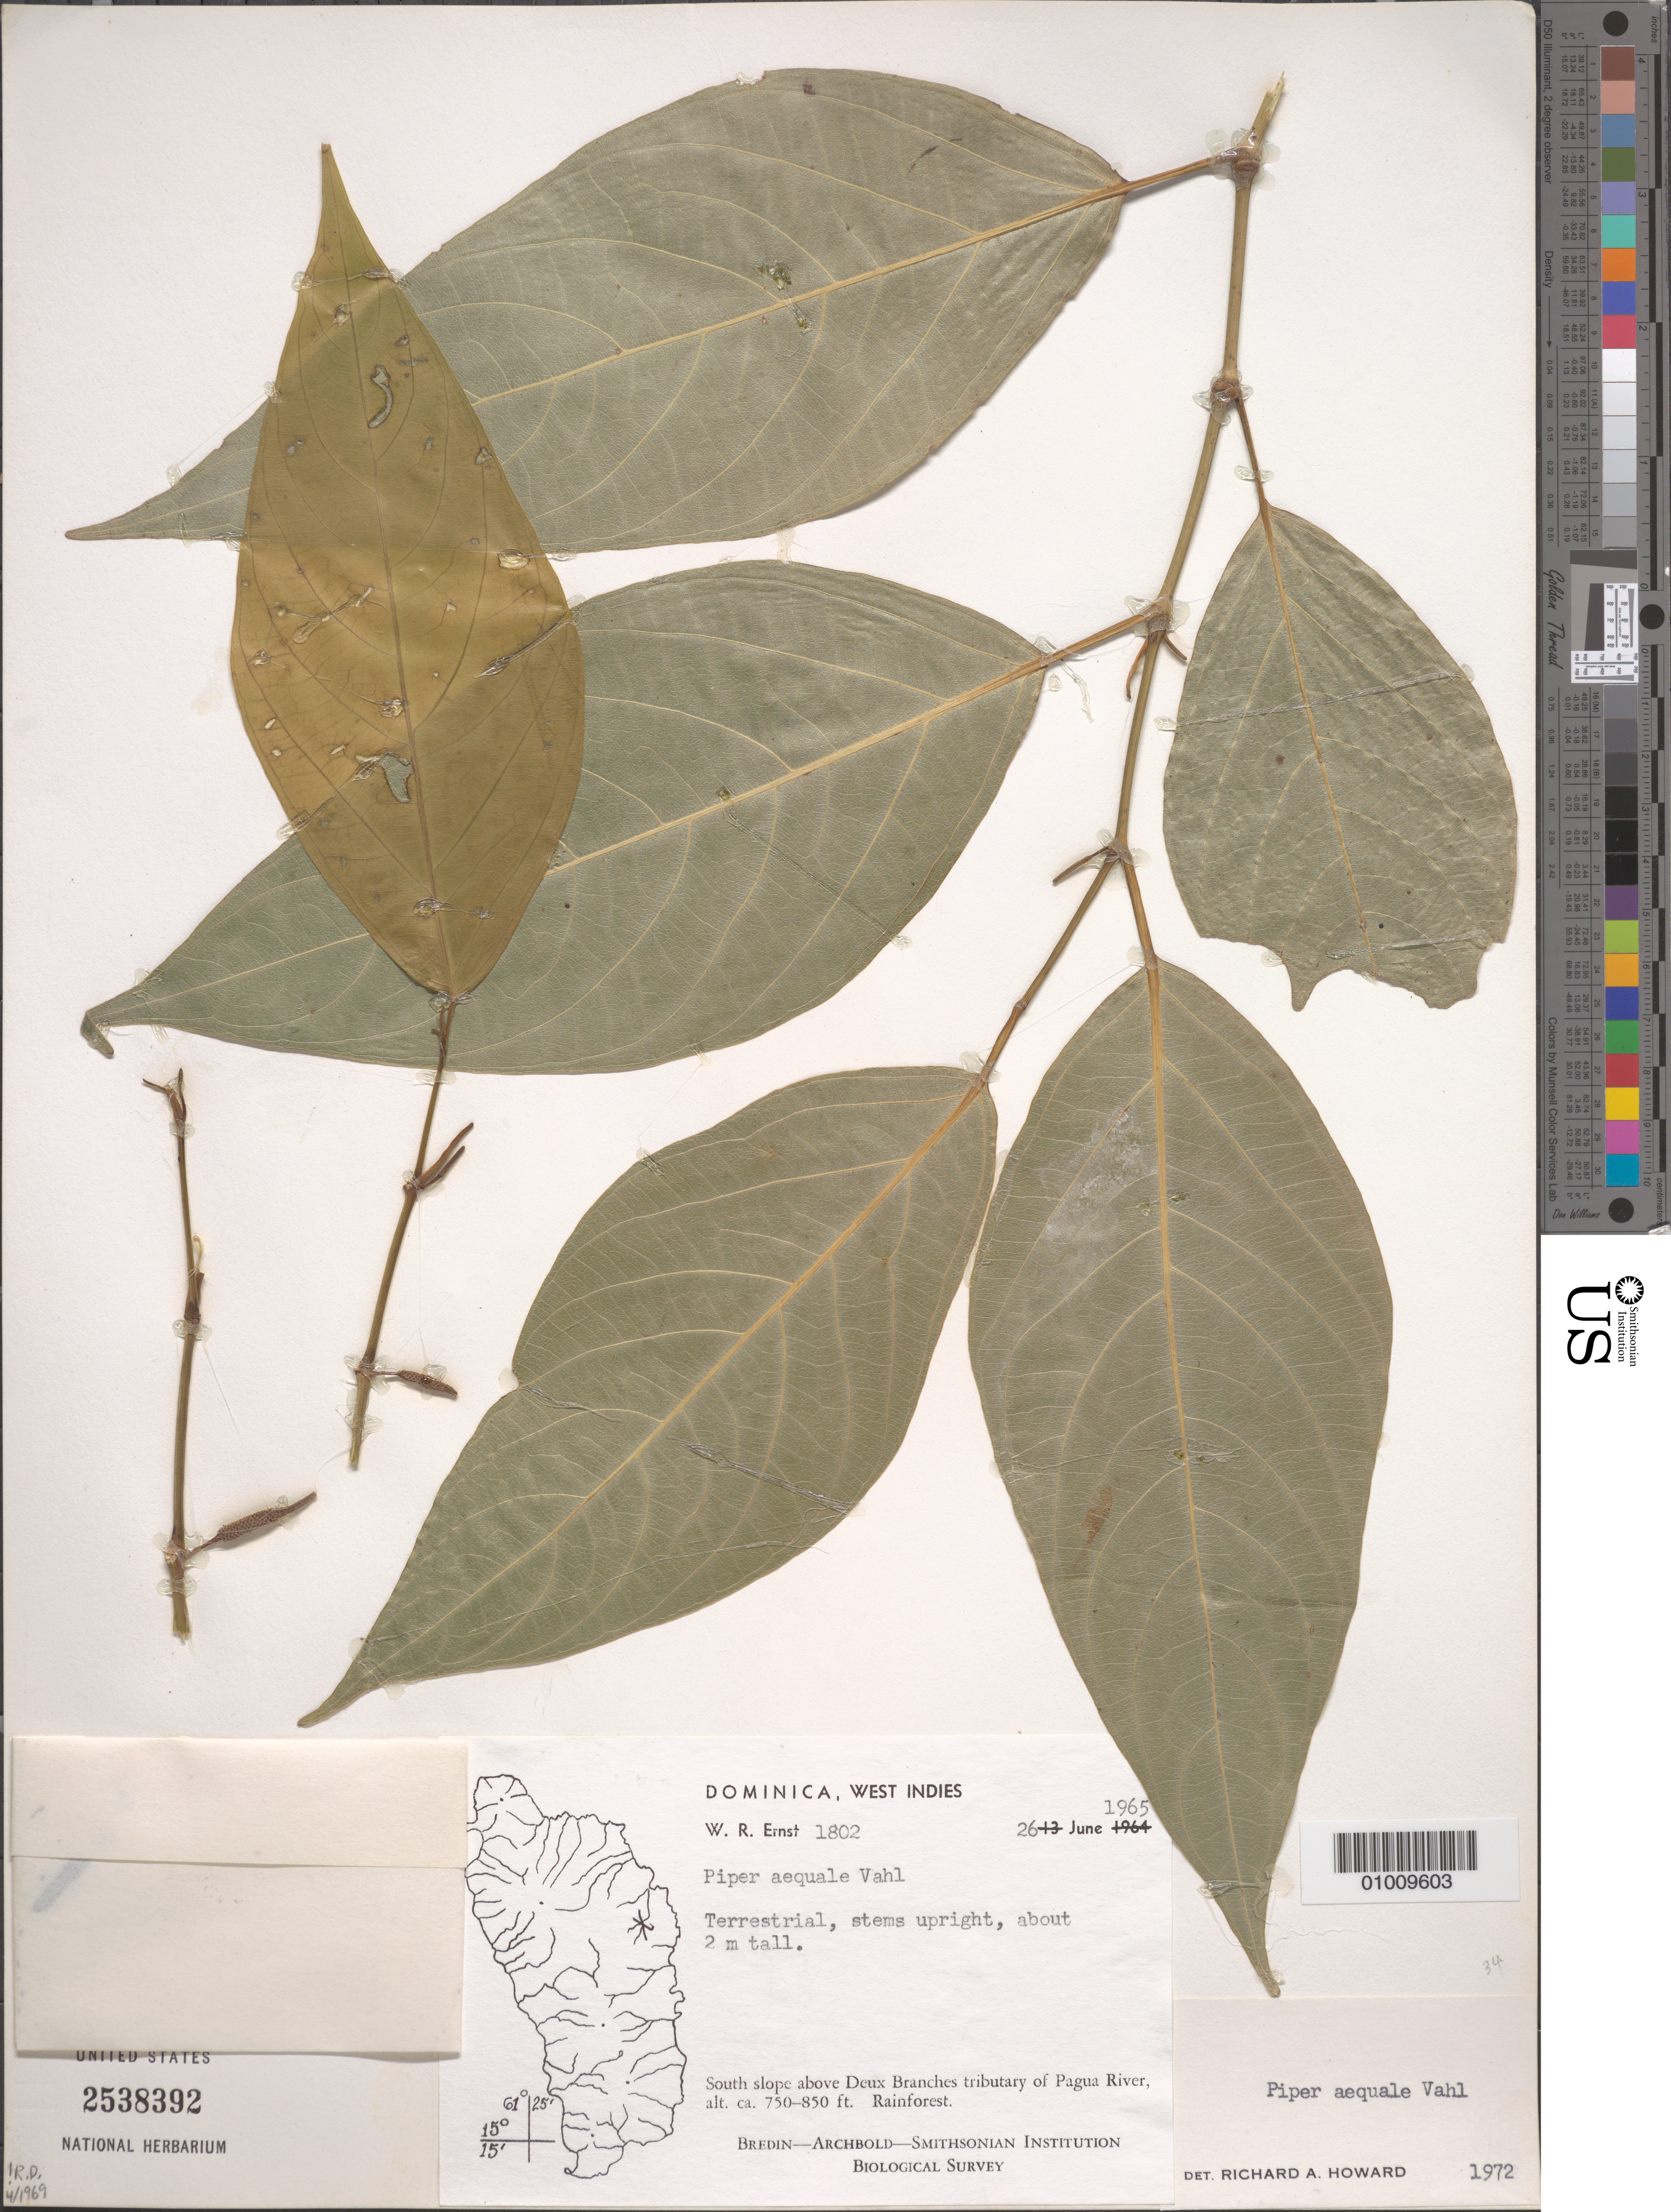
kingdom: Plantae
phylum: Tracheophyta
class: Magnoliopsida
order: Piperales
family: Piperaceae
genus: Piper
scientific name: Piper aequale var. aequale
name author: Vahl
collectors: W. R. Ernst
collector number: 1802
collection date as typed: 26 Jun 1965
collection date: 1965-06-26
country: Dominica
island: Dominica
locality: S slope above Deux Branches tributary of Pagua River. Rainforest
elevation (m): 229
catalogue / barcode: US 2538392